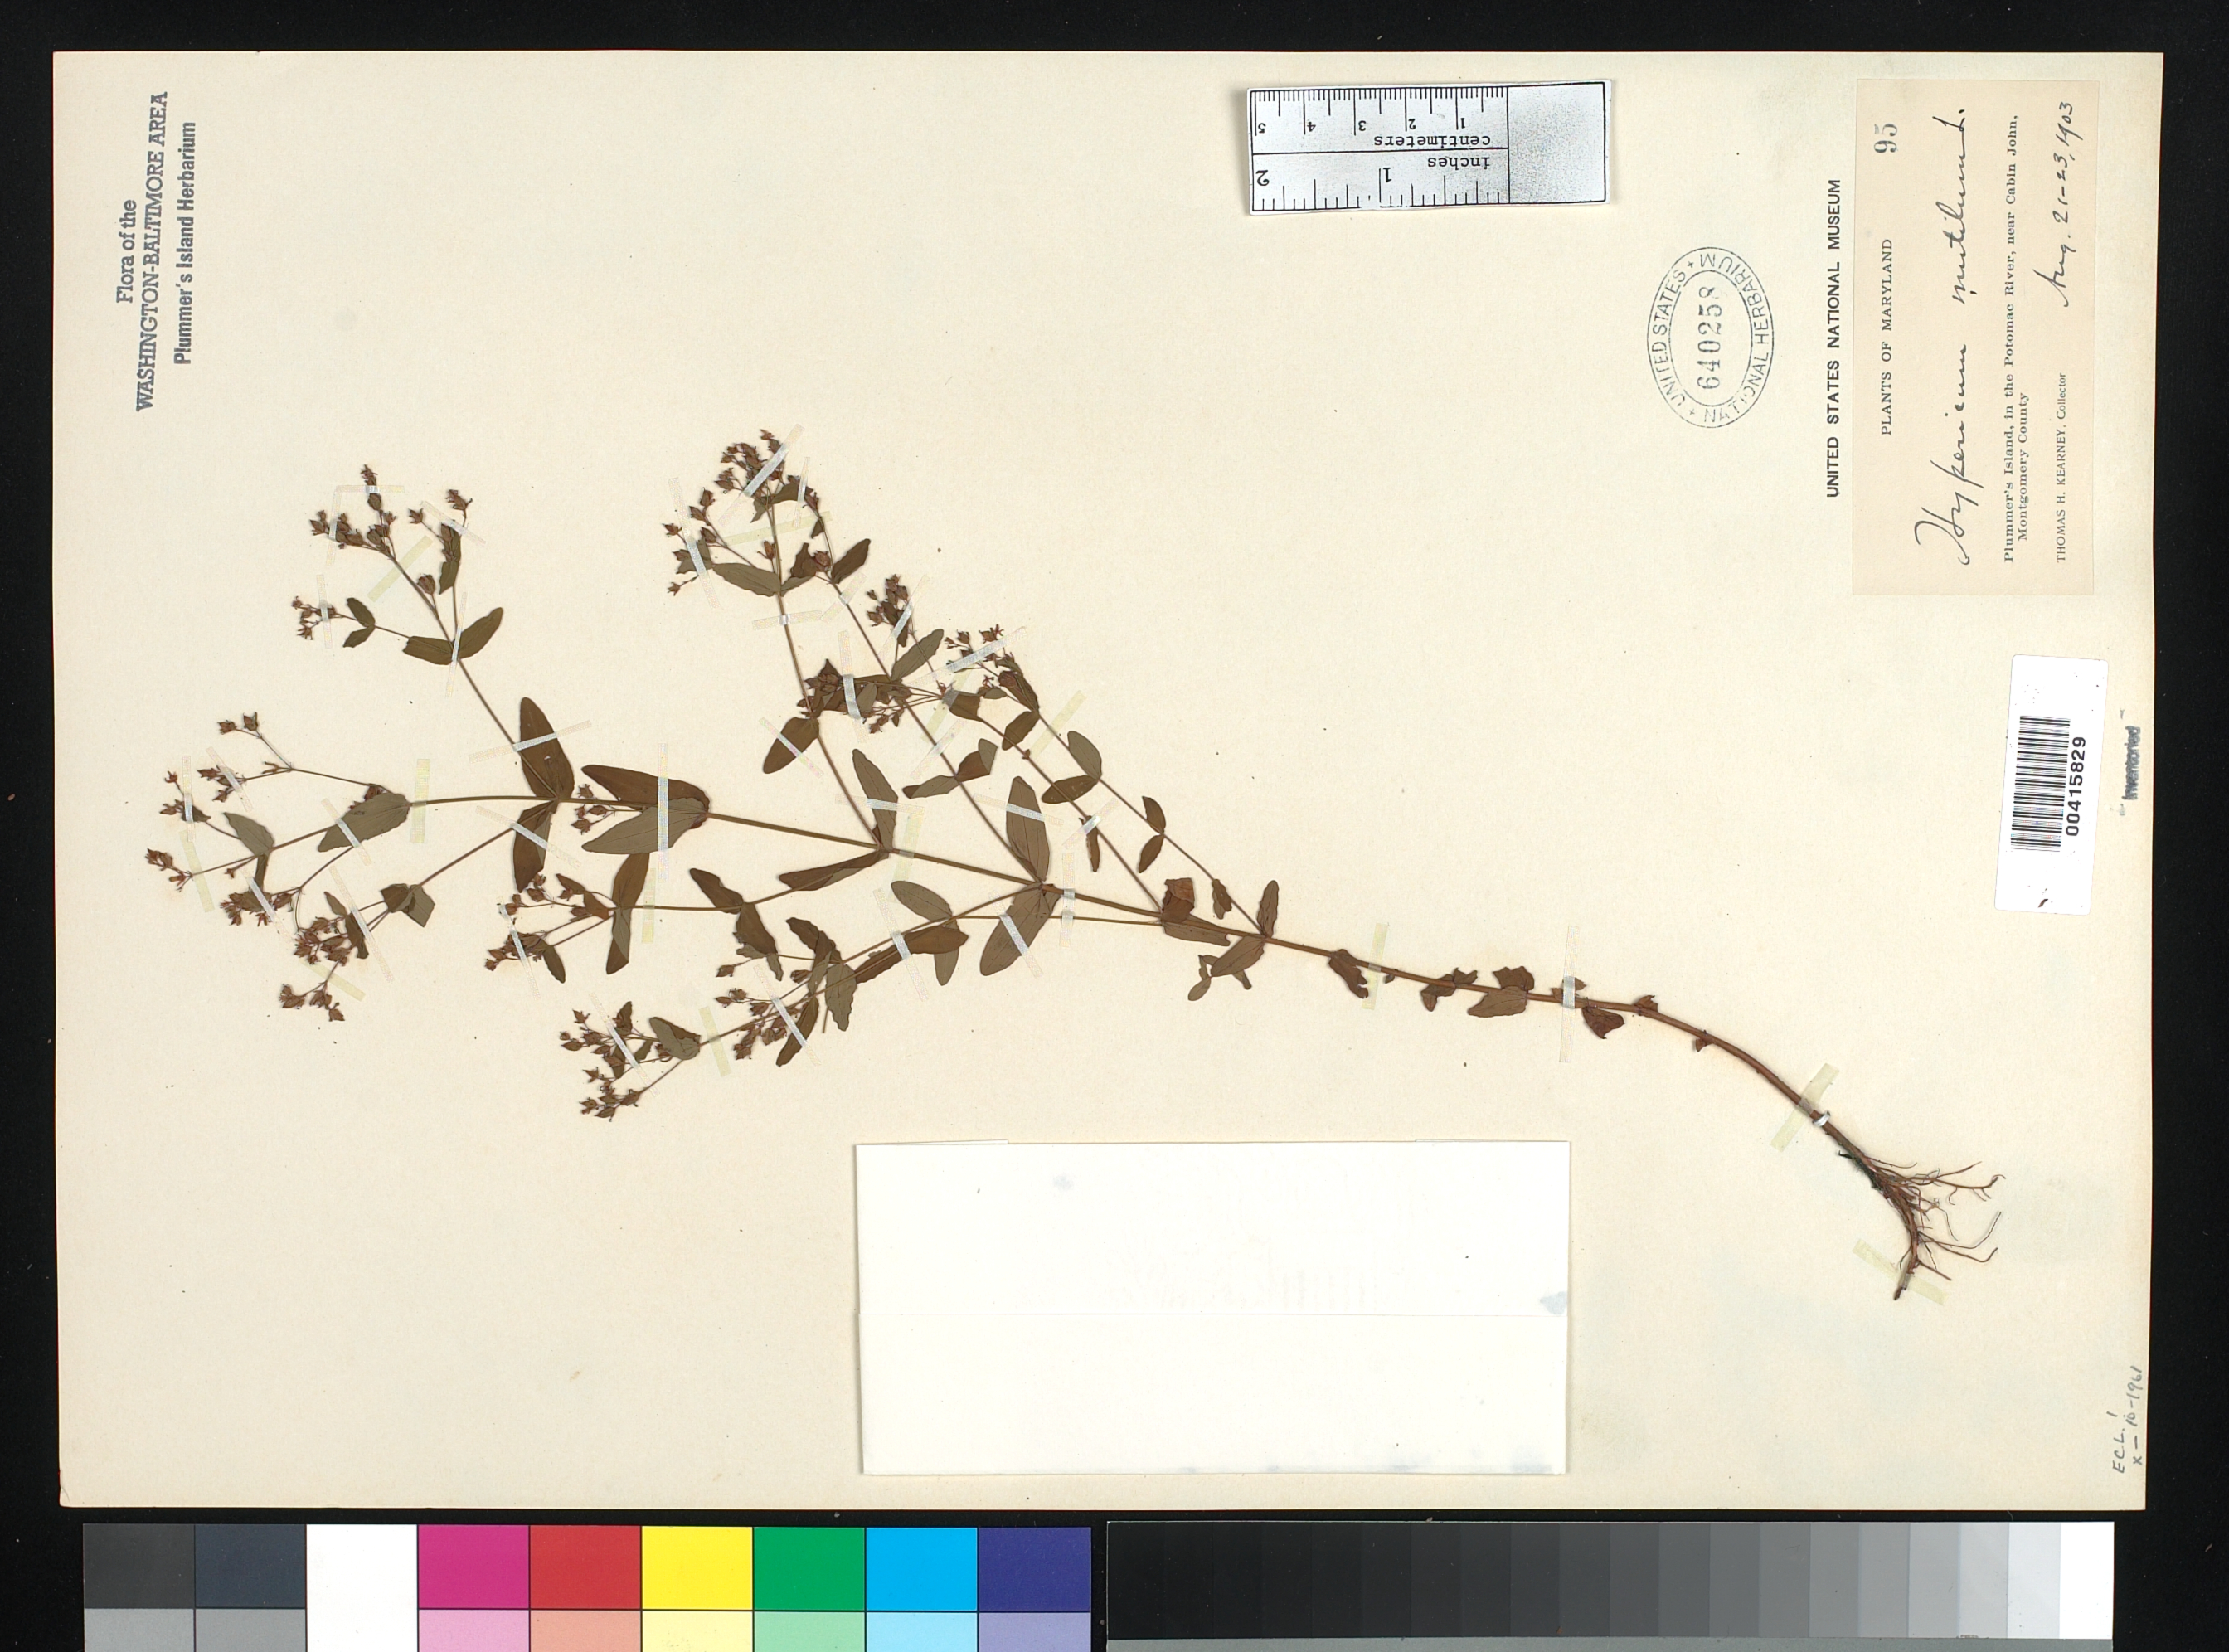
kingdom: Plantae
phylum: Tracheophyta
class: Magnoliopsida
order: Malpighiales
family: Hypericaceae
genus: Hypericum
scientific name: Hypericum mutilum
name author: L.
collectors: T. H. Kearney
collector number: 95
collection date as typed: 21 Sep 1903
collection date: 1903-09-21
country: United States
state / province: Maryland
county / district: Montgomery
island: Plummers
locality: Plummer's Island C. & O. Canal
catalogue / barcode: US 640258